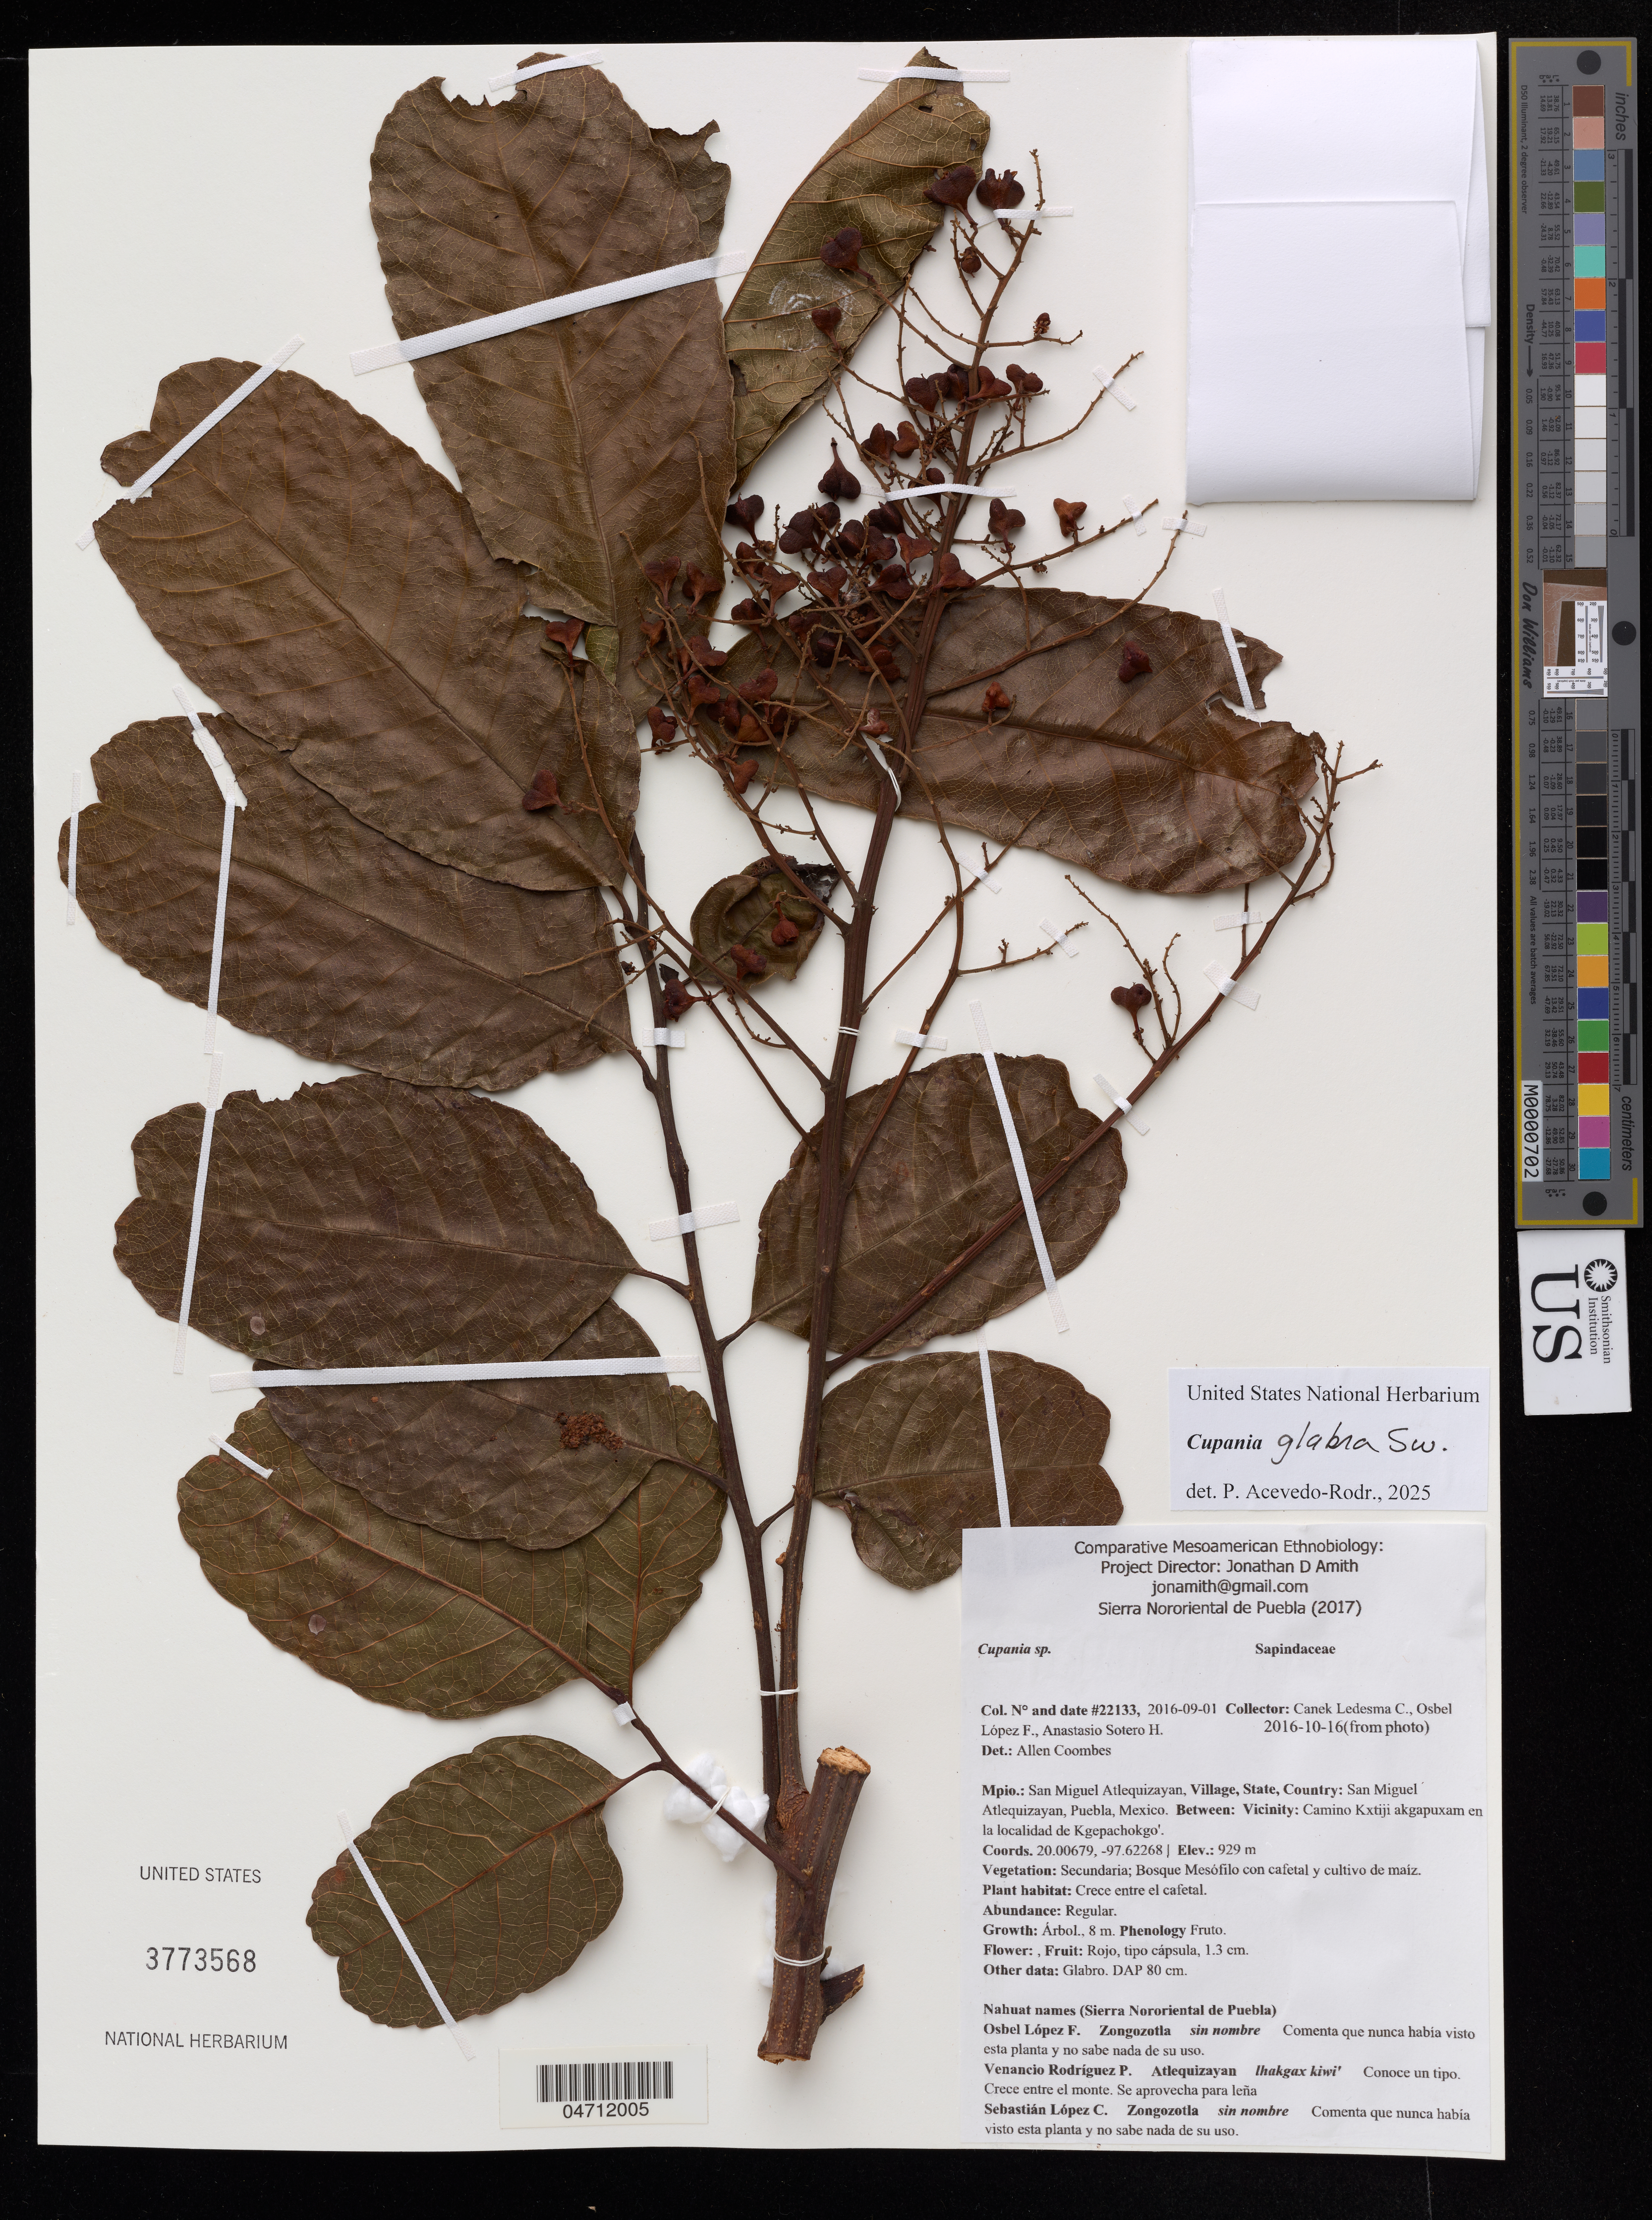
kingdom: Plantae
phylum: Tracheophyta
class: Magnoliopsida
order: Sapindales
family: Sapindaceae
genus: Cupania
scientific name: Cupania glabra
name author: Sw.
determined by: Acevedo-Rodriguez, P., (US), Smithsonian Institution - National Museum of Natural History (UNITED STATES)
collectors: Canek Ledesma C., O. López Francisco & A. Sotero H.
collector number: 22133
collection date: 2016-09-01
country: México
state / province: Puebla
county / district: Atlequizayán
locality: PUEBLO: San Miguel Atlequizayán; LOCALIDAD EXACTA: Camino Kxtiji akgapuxam en la localidad de Kgepachokgo'.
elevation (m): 929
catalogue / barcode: US 3773568